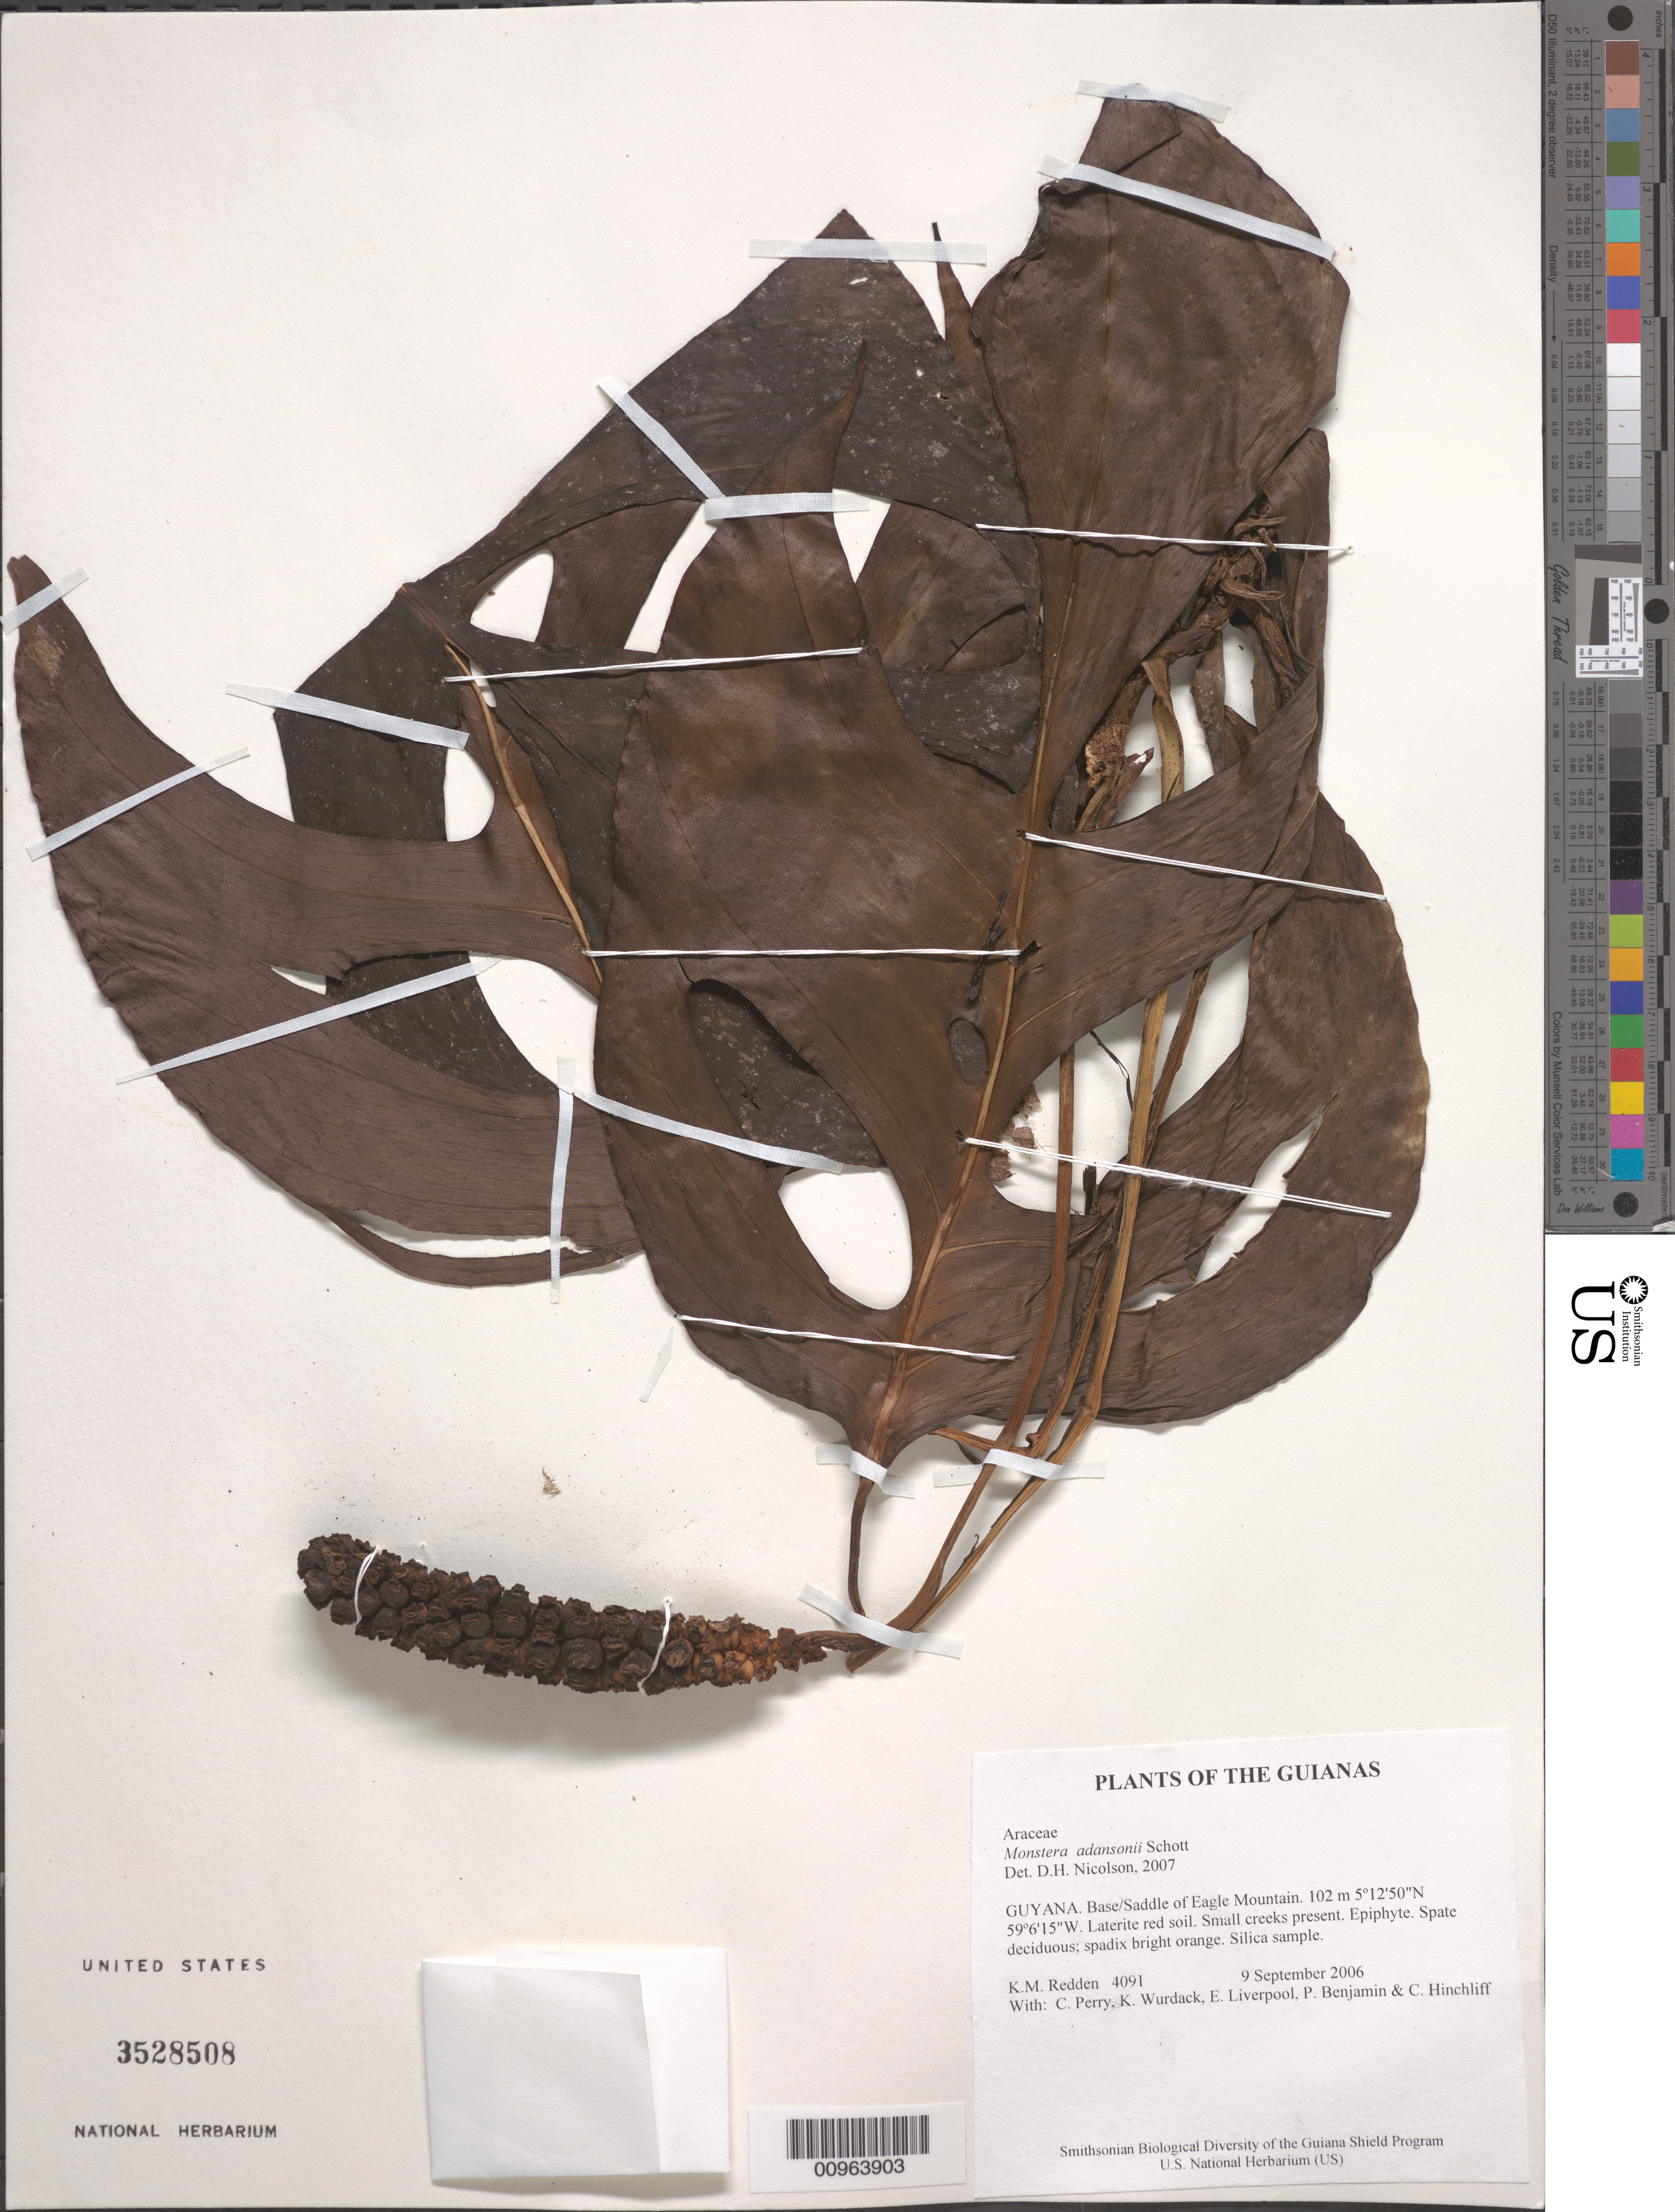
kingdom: Plantae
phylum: Tracheophyta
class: Liliopsida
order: Alismatales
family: Araceae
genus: Monstera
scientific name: Monstera adansonii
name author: Schott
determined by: Nicolson, Dan H.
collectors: K. M. Redden, C. Perry, K. Wurdack, E. Liverpool, P. Benjamin & C. E. Hinchliff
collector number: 4091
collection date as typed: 9 September 2006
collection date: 2006-09-09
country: Guyana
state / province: Potaro-Siparuni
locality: Base/Saddle of Eagle Mountain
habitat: Laterite red soil. Small creeks present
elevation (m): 102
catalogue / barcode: US 3528508